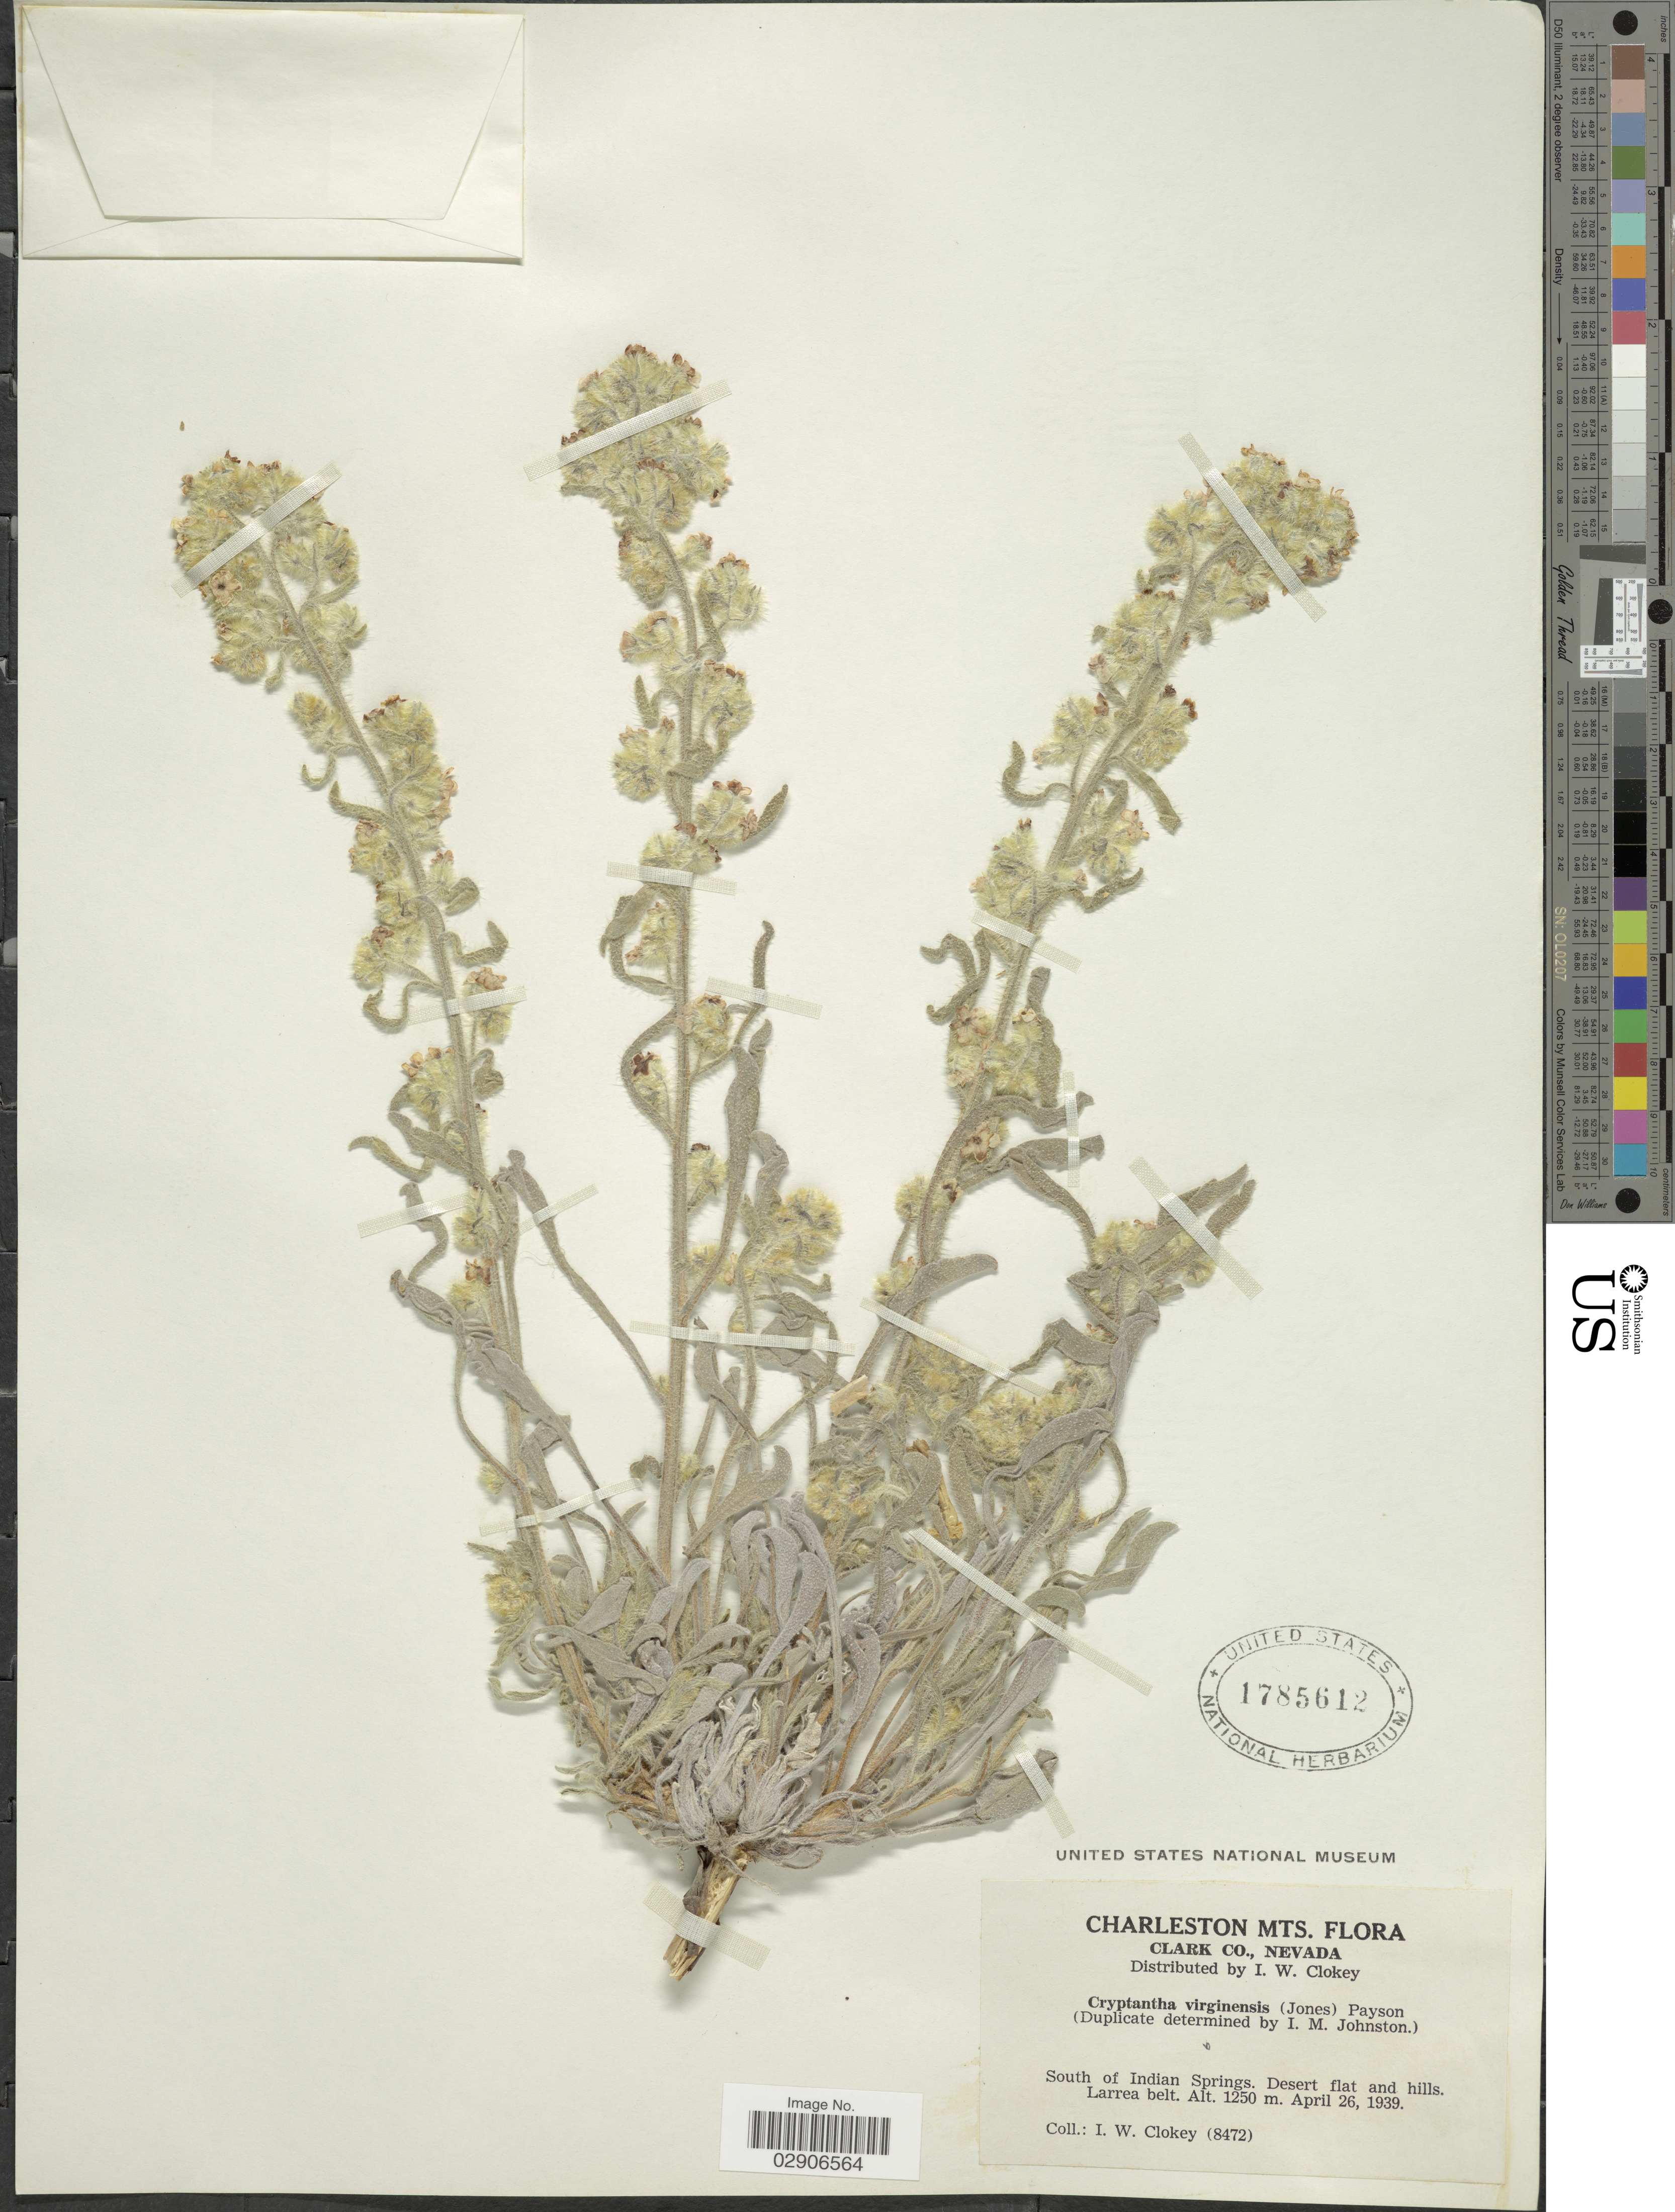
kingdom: Plantae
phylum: Tracheophyta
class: Magnoliopsida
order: Boraginales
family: Boraginaceae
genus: Oreocarya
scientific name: Oreocarya virginensis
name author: (M.E. Jones) J.F. Macbr.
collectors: I. W. Clokey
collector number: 8472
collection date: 1939-04-26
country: United States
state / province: Nevada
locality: South of Indian Springs. Desert flat and hills. Larrea belt. Charleston Mts. Clark Co., Nevada.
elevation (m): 1250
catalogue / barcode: US 1785612